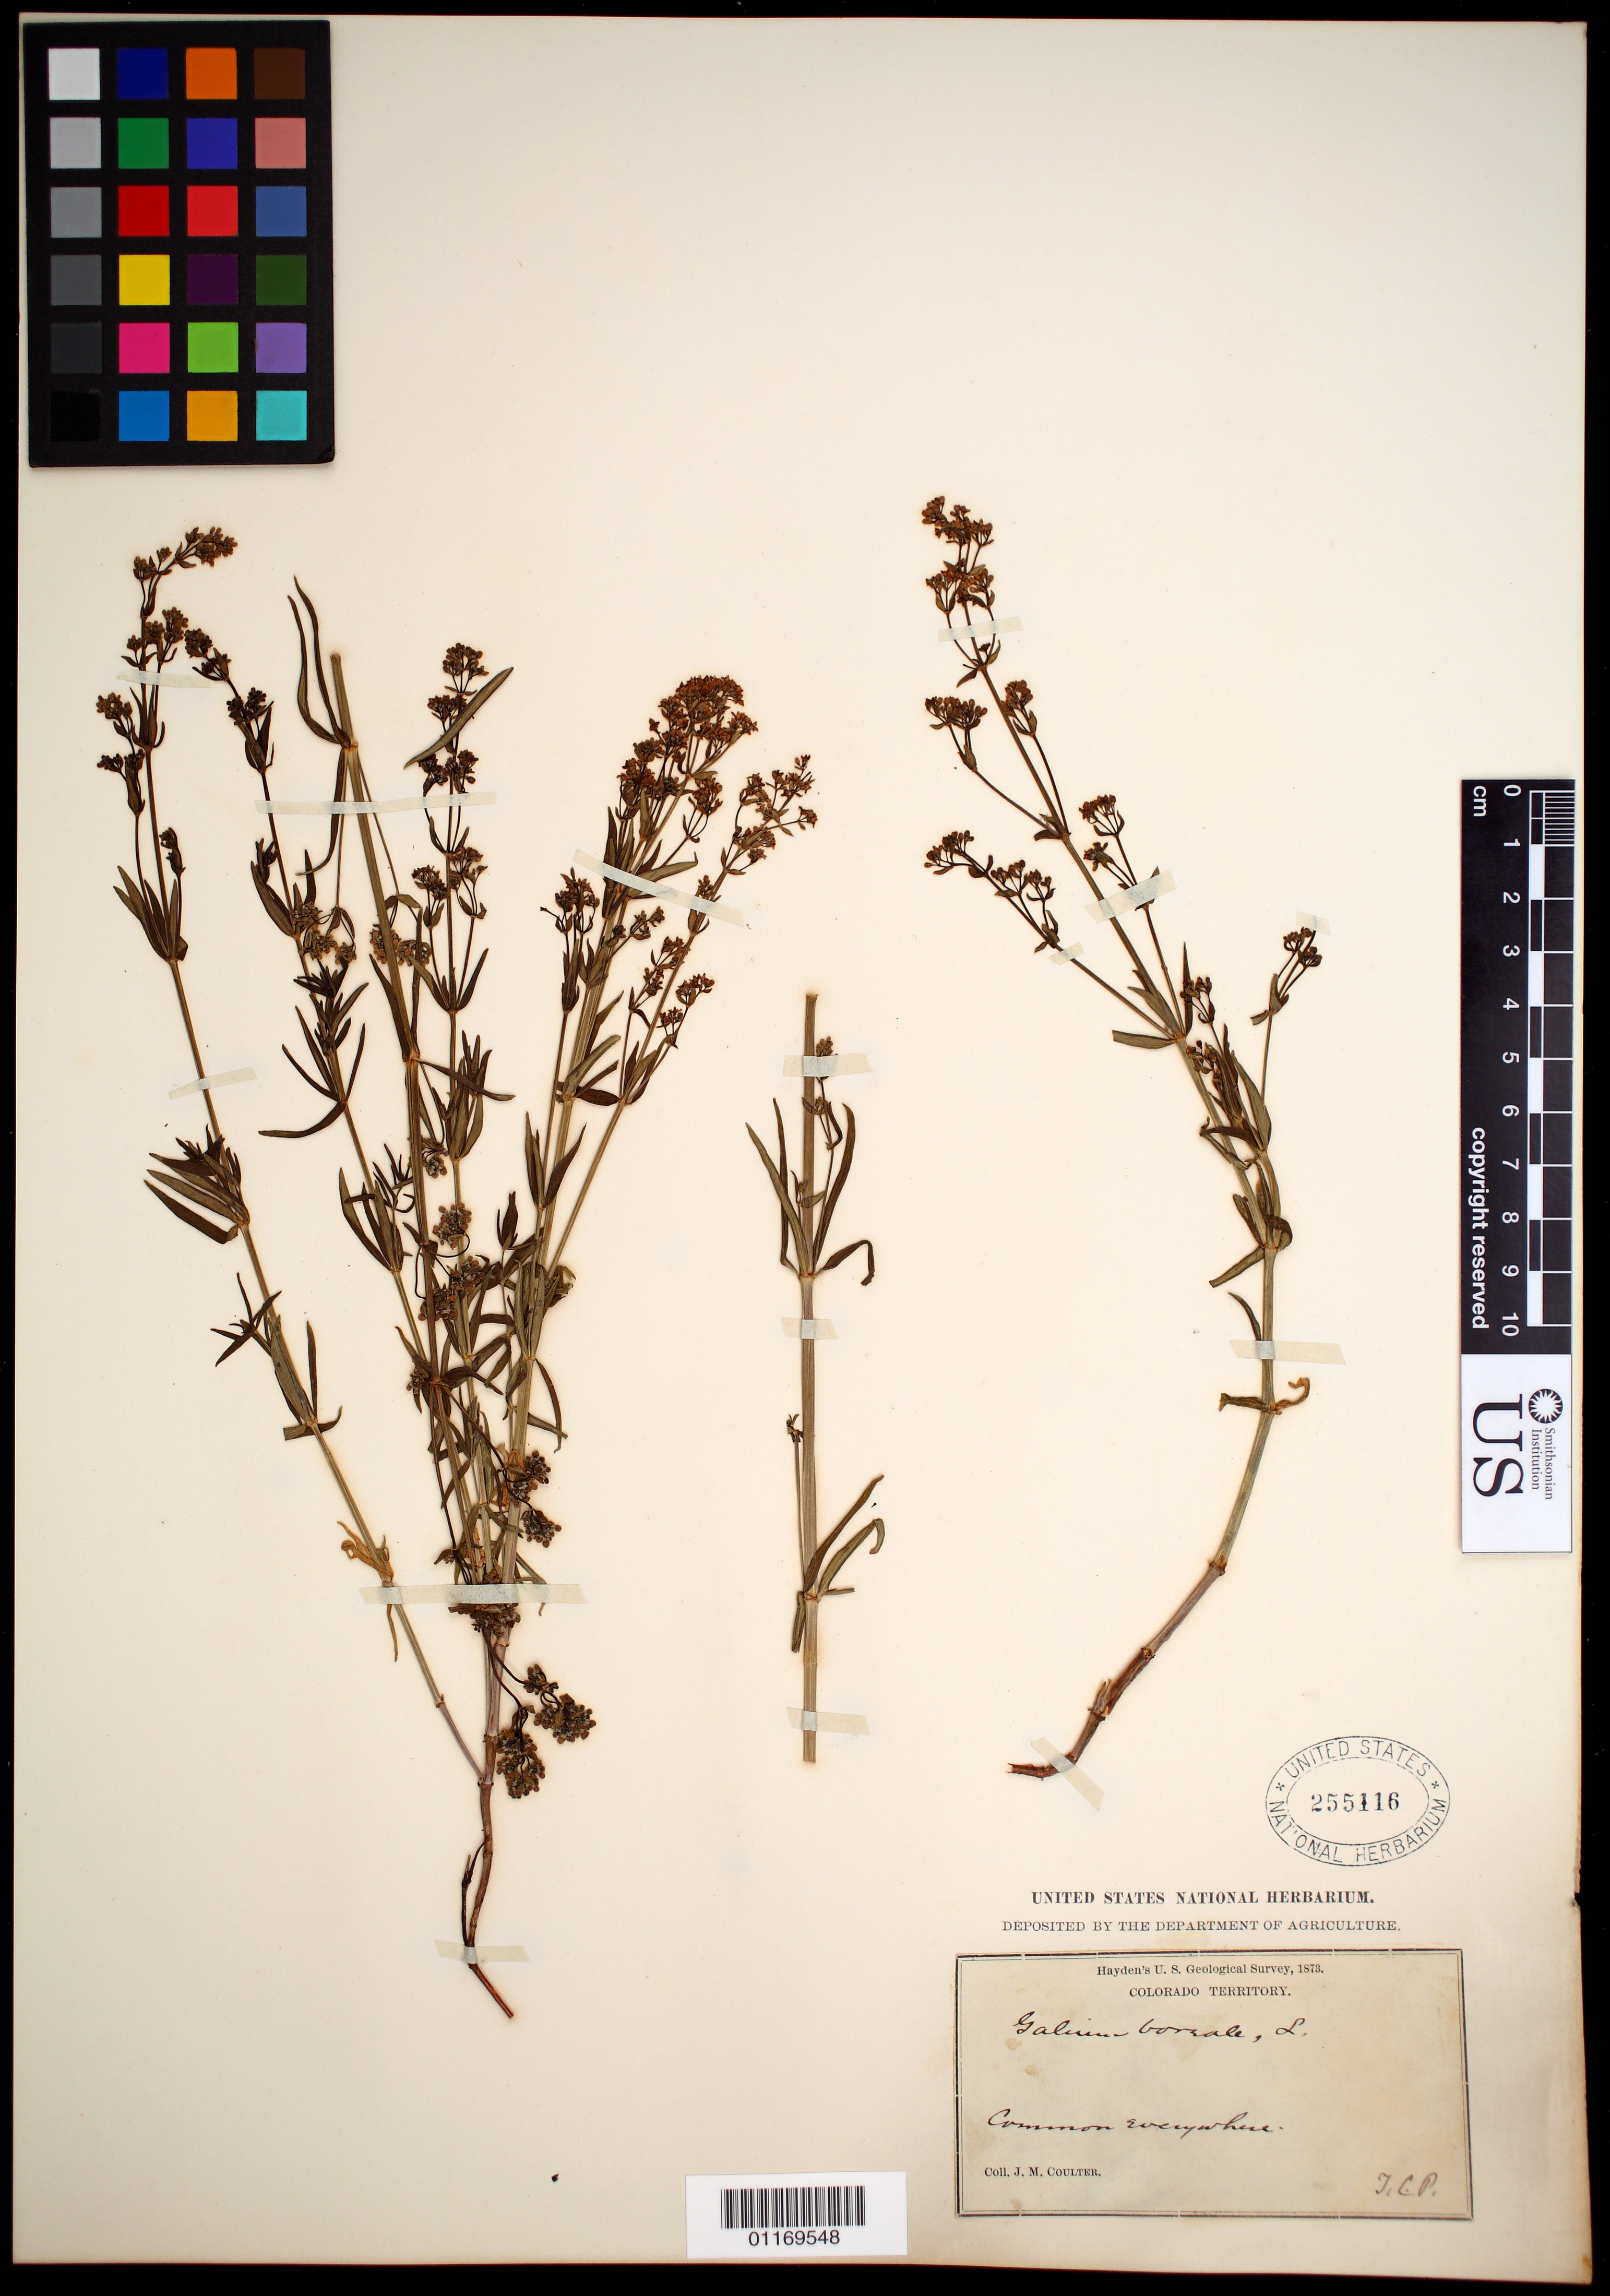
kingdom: Plantae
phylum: Tracheophyta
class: Magnoliopsida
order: Gentianales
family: Rubiaceae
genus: Galium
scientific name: Galium boreale L.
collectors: J. M. Coulter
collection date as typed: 1873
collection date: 1873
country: United States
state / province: Colorado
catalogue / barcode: US 255116